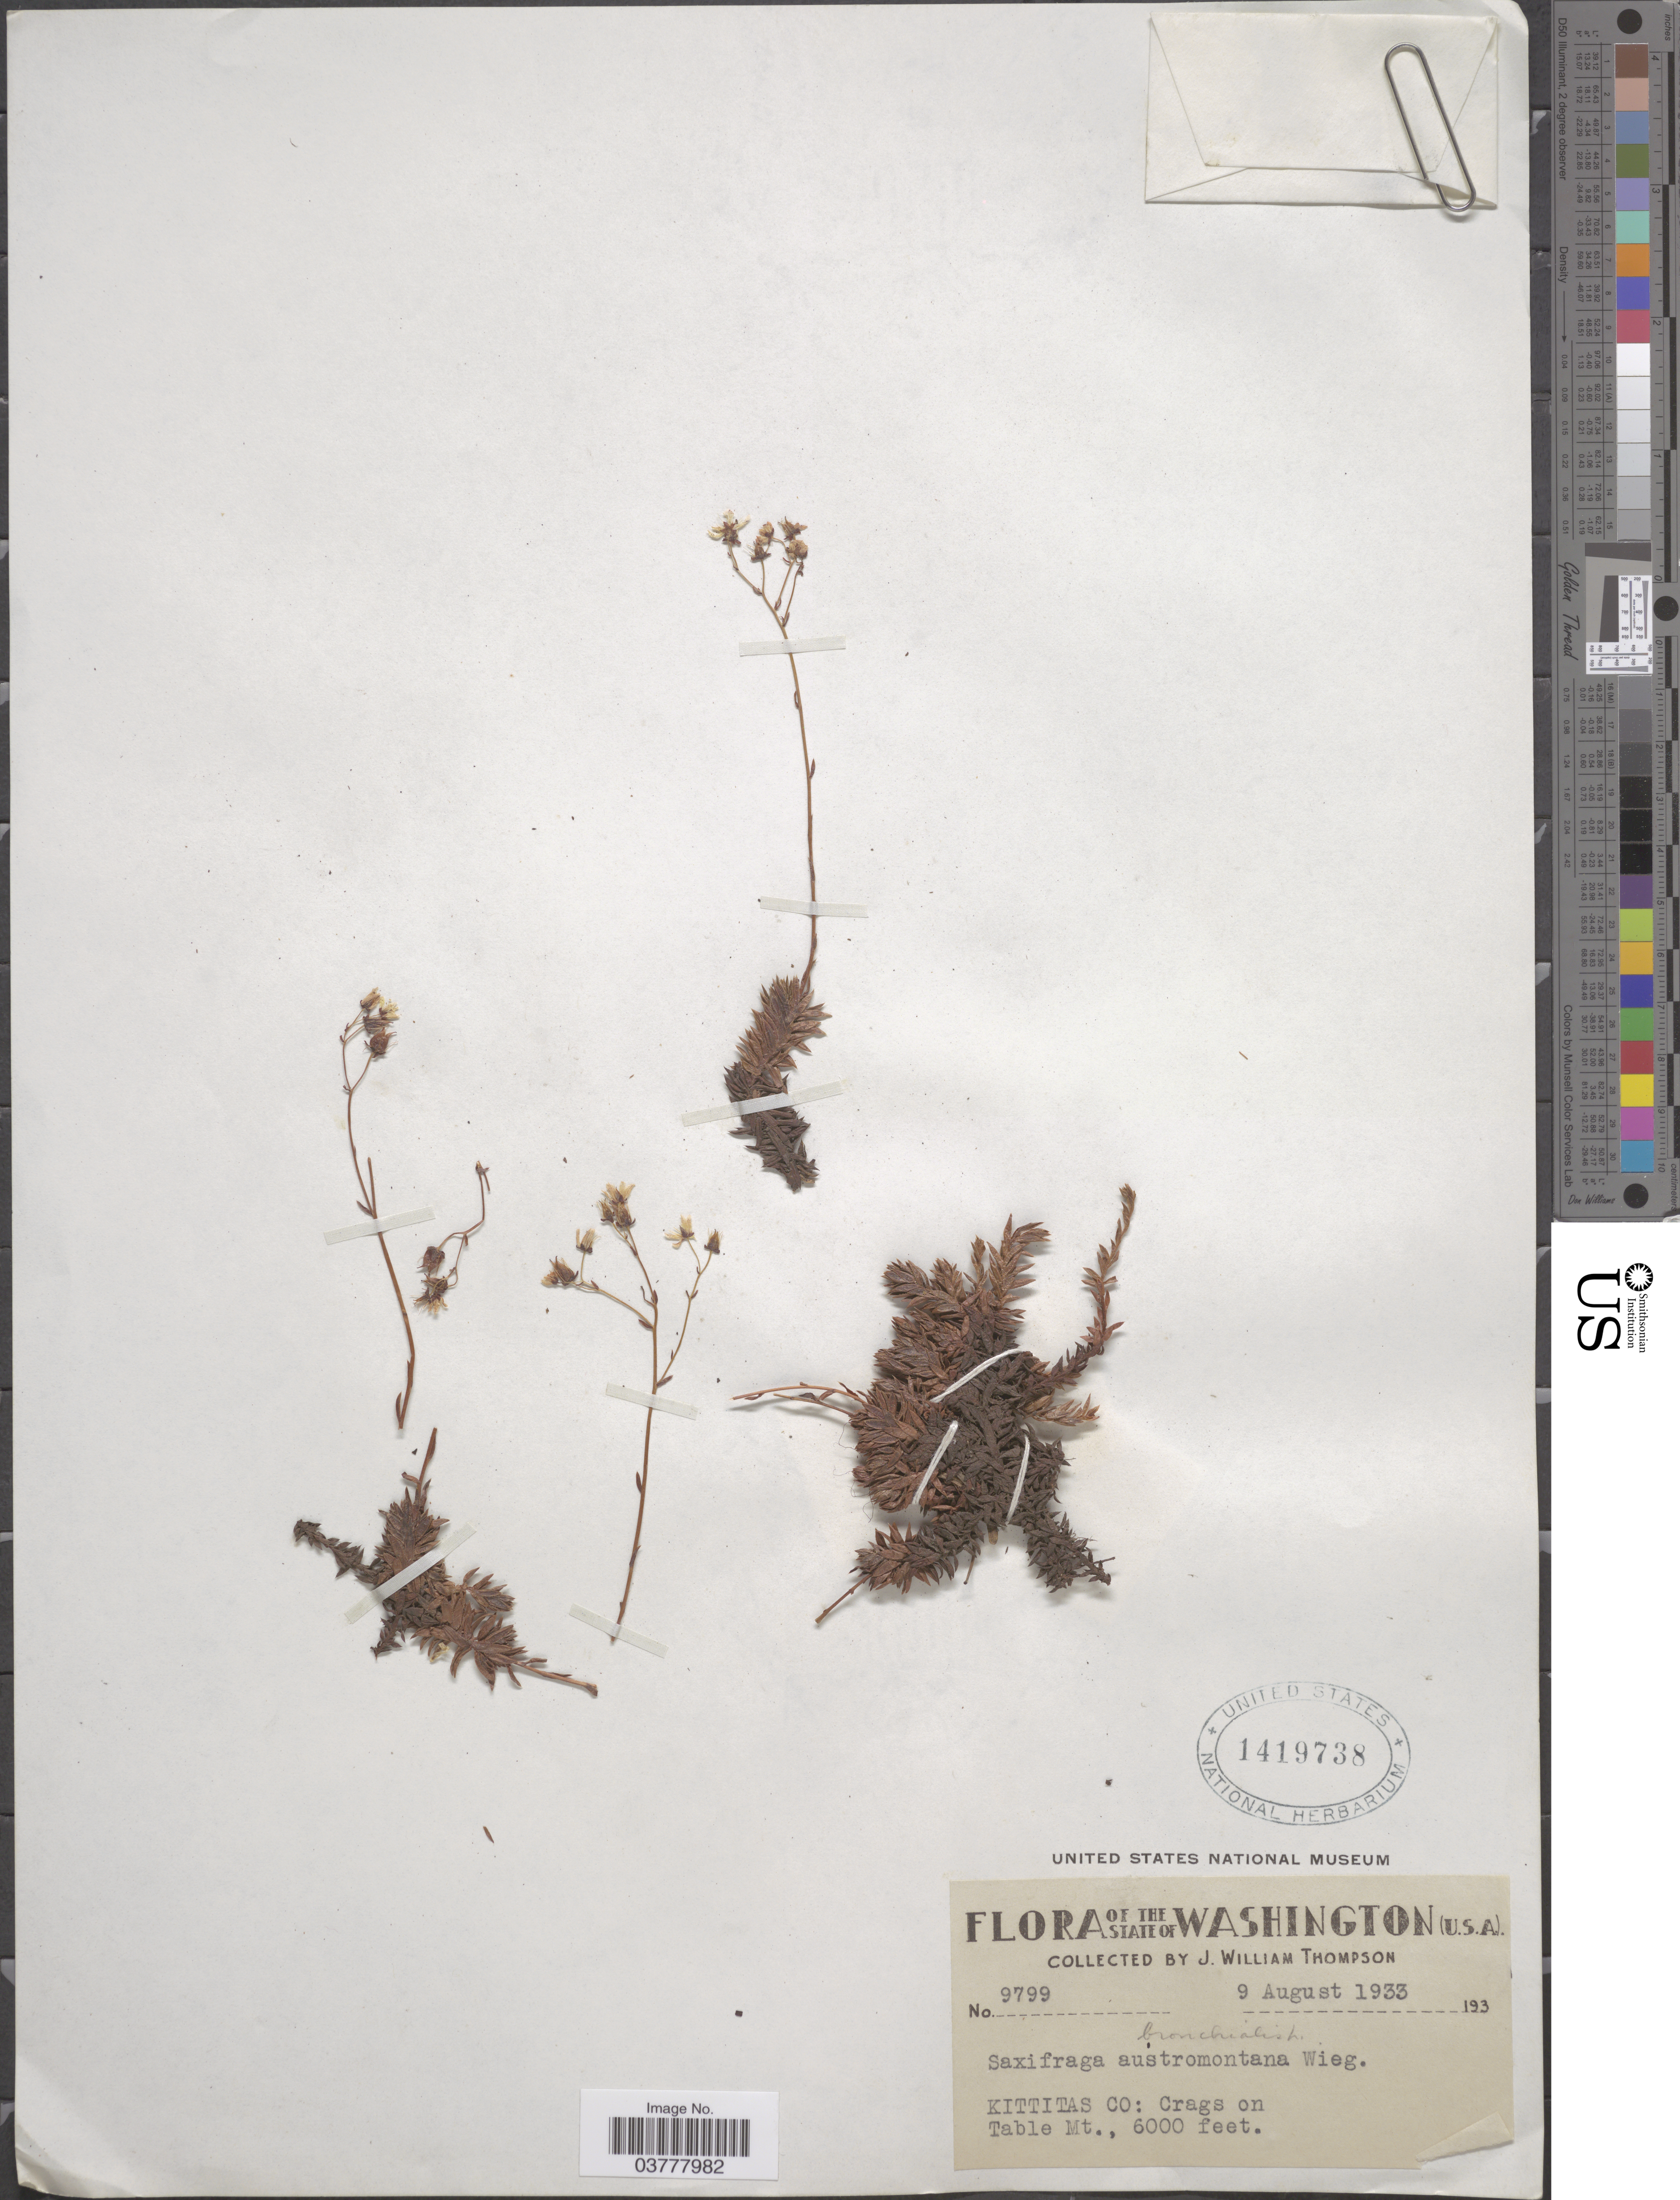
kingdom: Plantae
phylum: Tracheophyta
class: Magnoliopsida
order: Saxifragales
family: Saxifragaceae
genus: Saxifraga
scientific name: Saxifraga bronchialis subsp. austromontana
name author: (Wiegand) Piper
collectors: J. W. Thompson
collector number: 9799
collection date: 1933-08-09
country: United States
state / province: Washington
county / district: Kittitas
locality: Kittitas Co: Crags on Table Mt.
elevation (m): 1829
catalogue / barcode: US 1419738